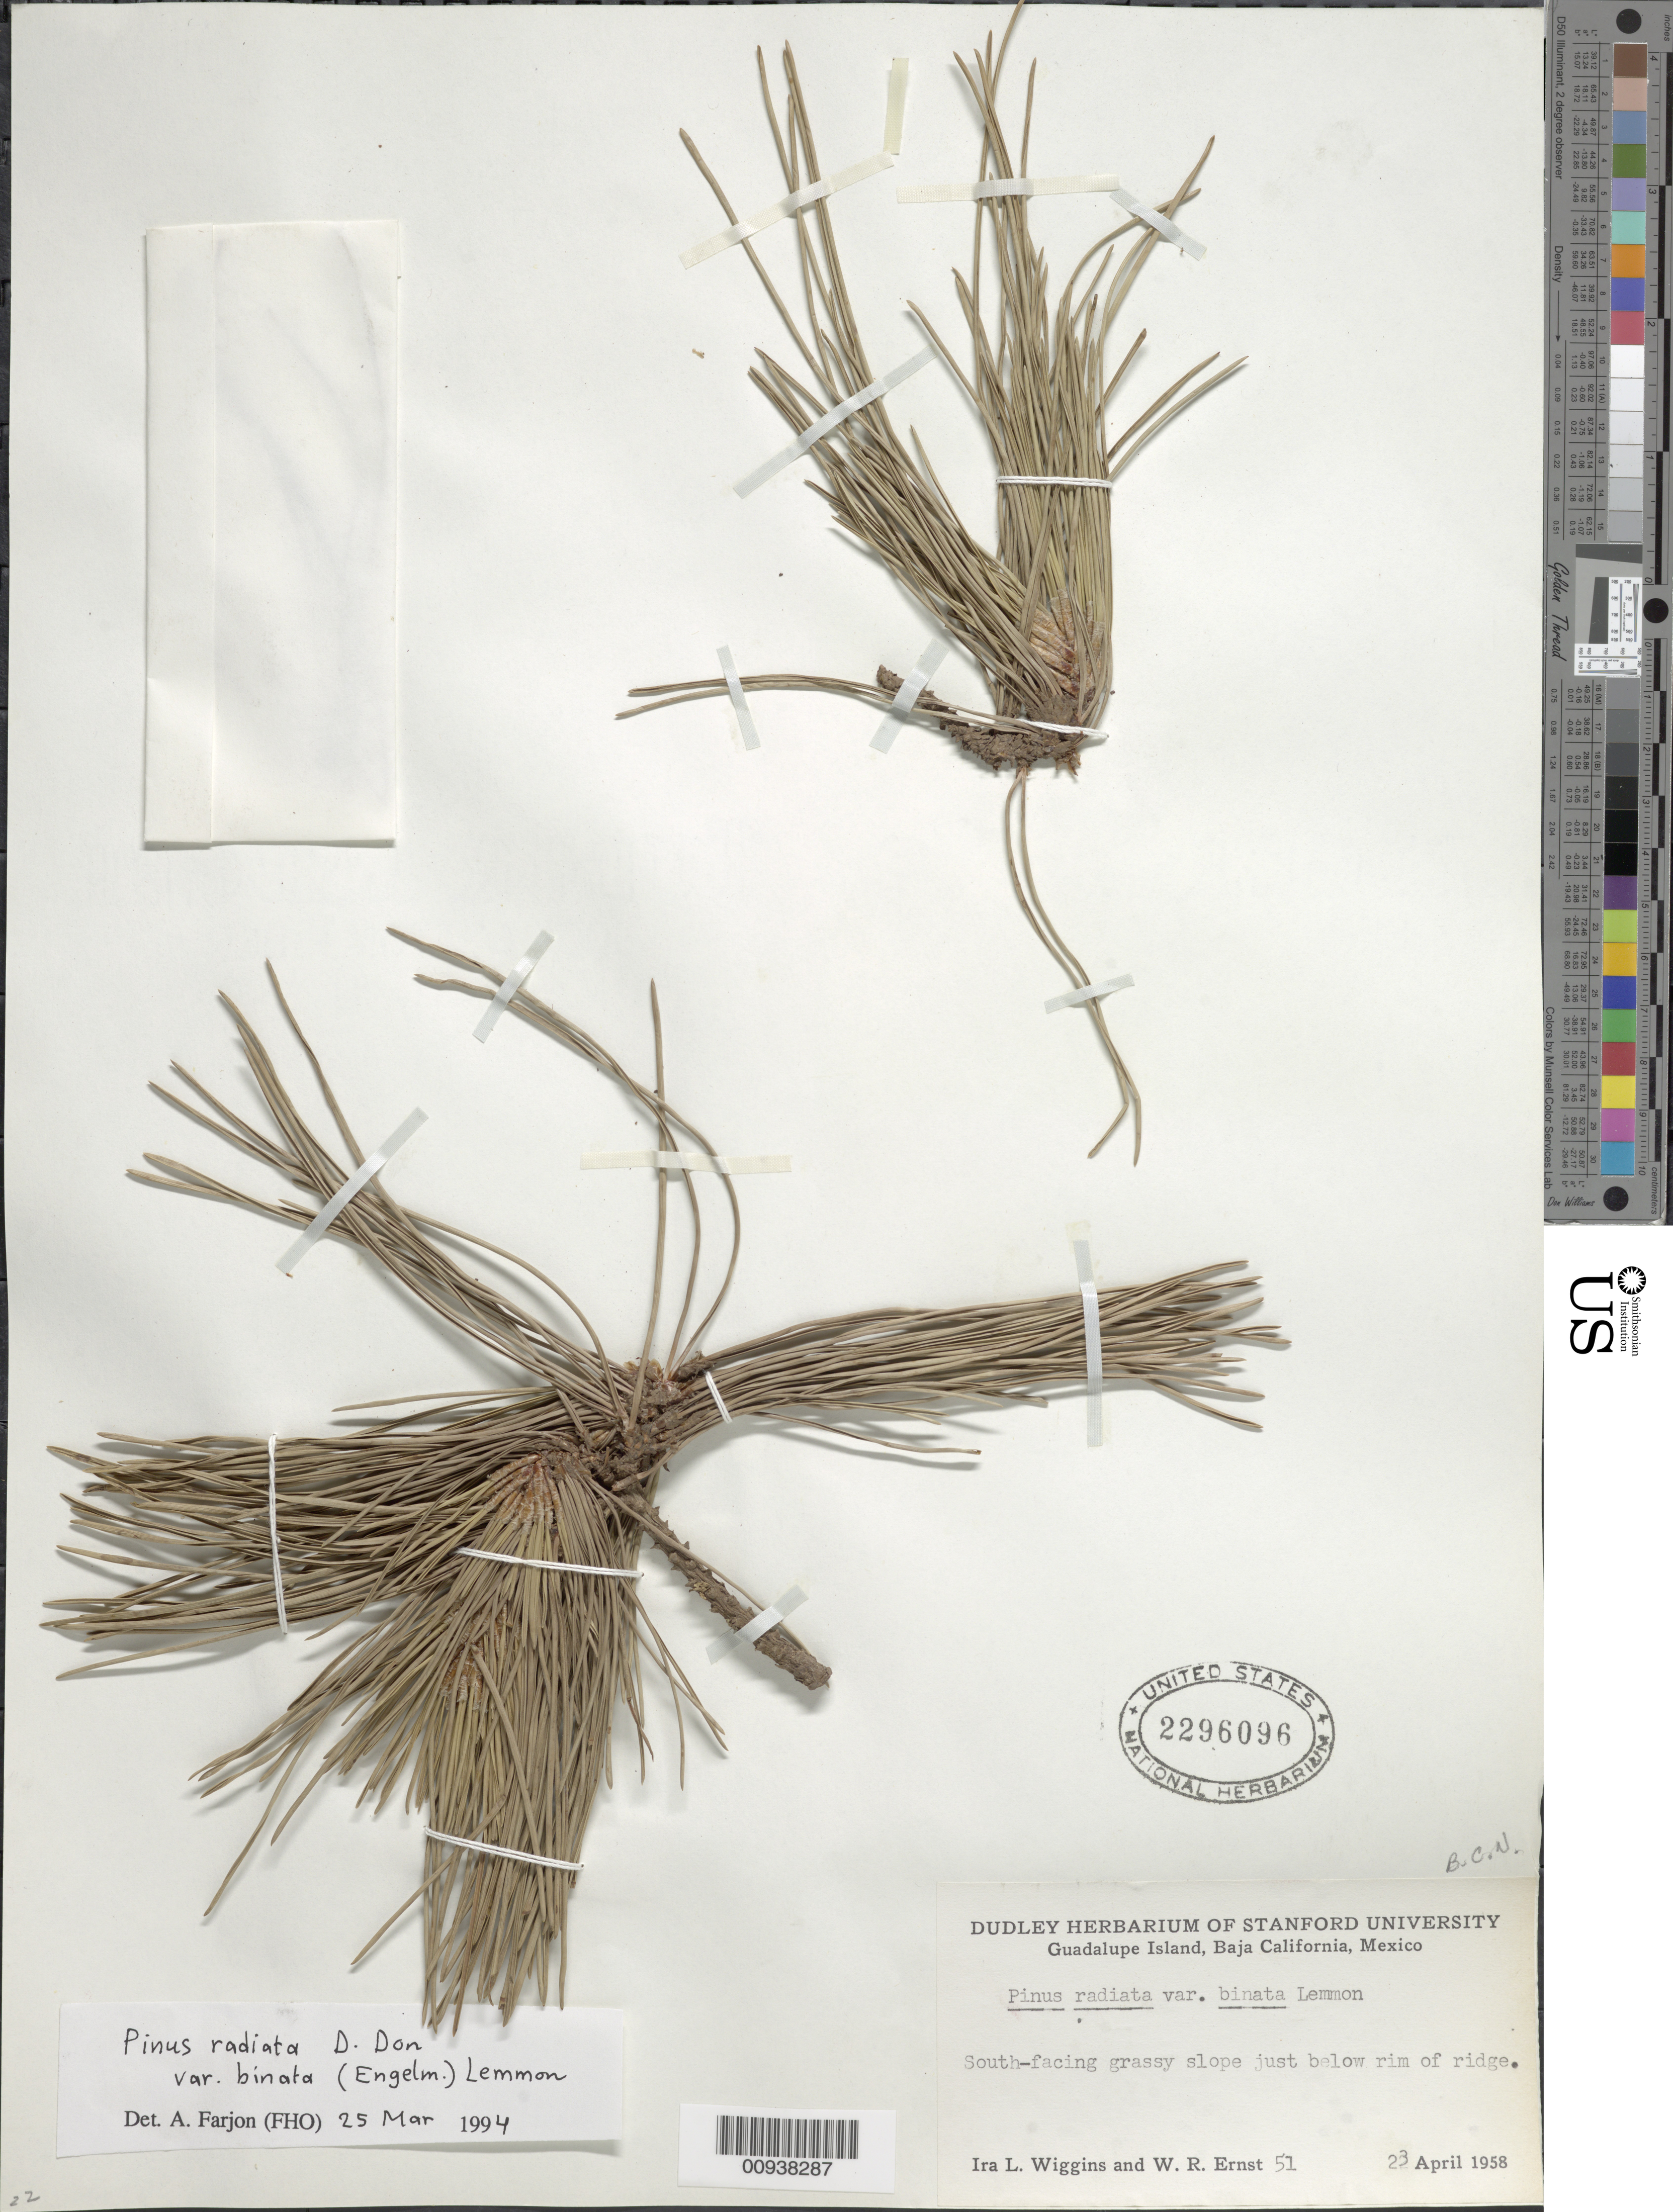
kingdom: Plantae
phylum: Tracheophyta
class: Pinopsida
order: Pinales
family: Pinaceae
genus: Pinus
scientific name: Pinus radiata var. binata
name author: (Engelm.) Lemmon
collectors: I. L. Wiggins & W. R. Ernst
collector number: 51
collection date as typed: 23 Apr 1958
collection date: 1958-04-23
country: Mexico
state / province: Baja California Norte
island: Guadalupe I.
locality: Guadalupe Island.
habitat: South-facing grassy slope just below rim of ridge.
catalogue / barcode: US 2296096